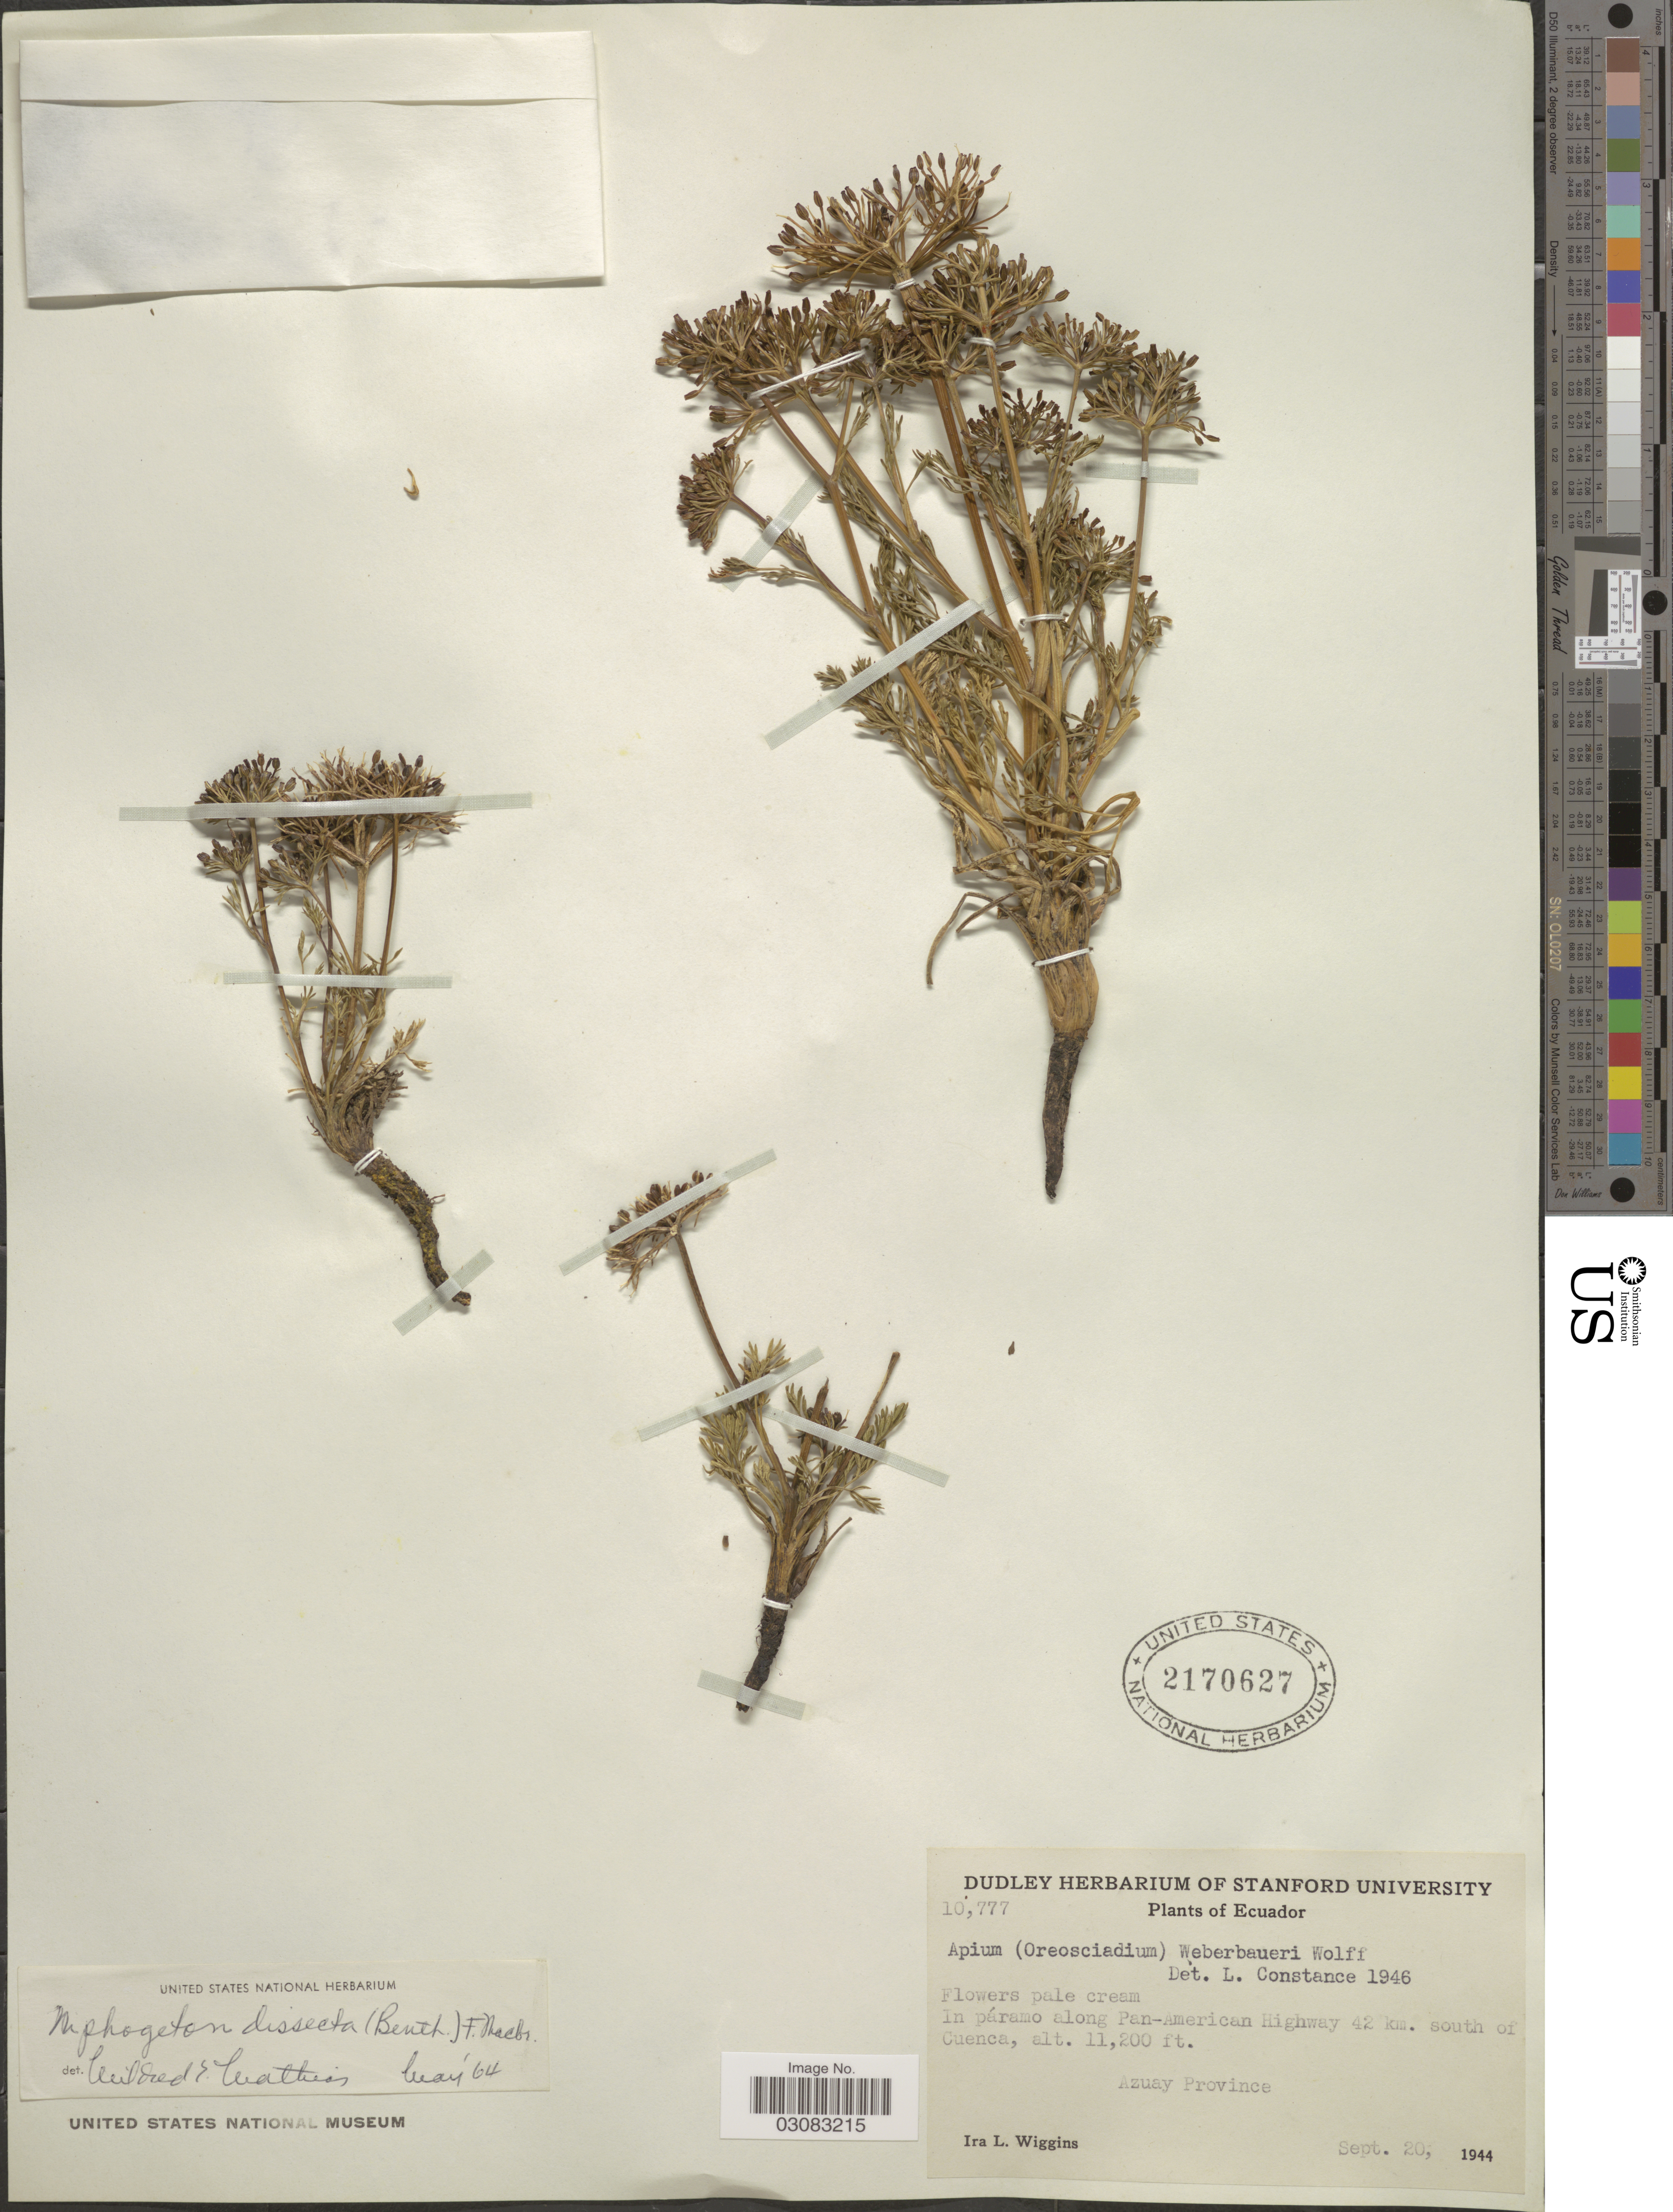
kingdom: Plantae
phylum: Tracheophyta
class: Magnoliopsida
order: Apiales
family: Apiaceae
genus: Niphogeton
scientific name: Niphogeton dissecta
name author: (Benth.) J.F. Macbr.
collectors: I. L. Wiggins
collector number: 10777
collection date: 1944-09-20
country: Ecuador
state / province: Azuay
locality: In páramo along Pan-American Highway 42 km. south of Cuenca. Azuay Province.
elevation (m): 3414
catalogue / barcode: US 2170627